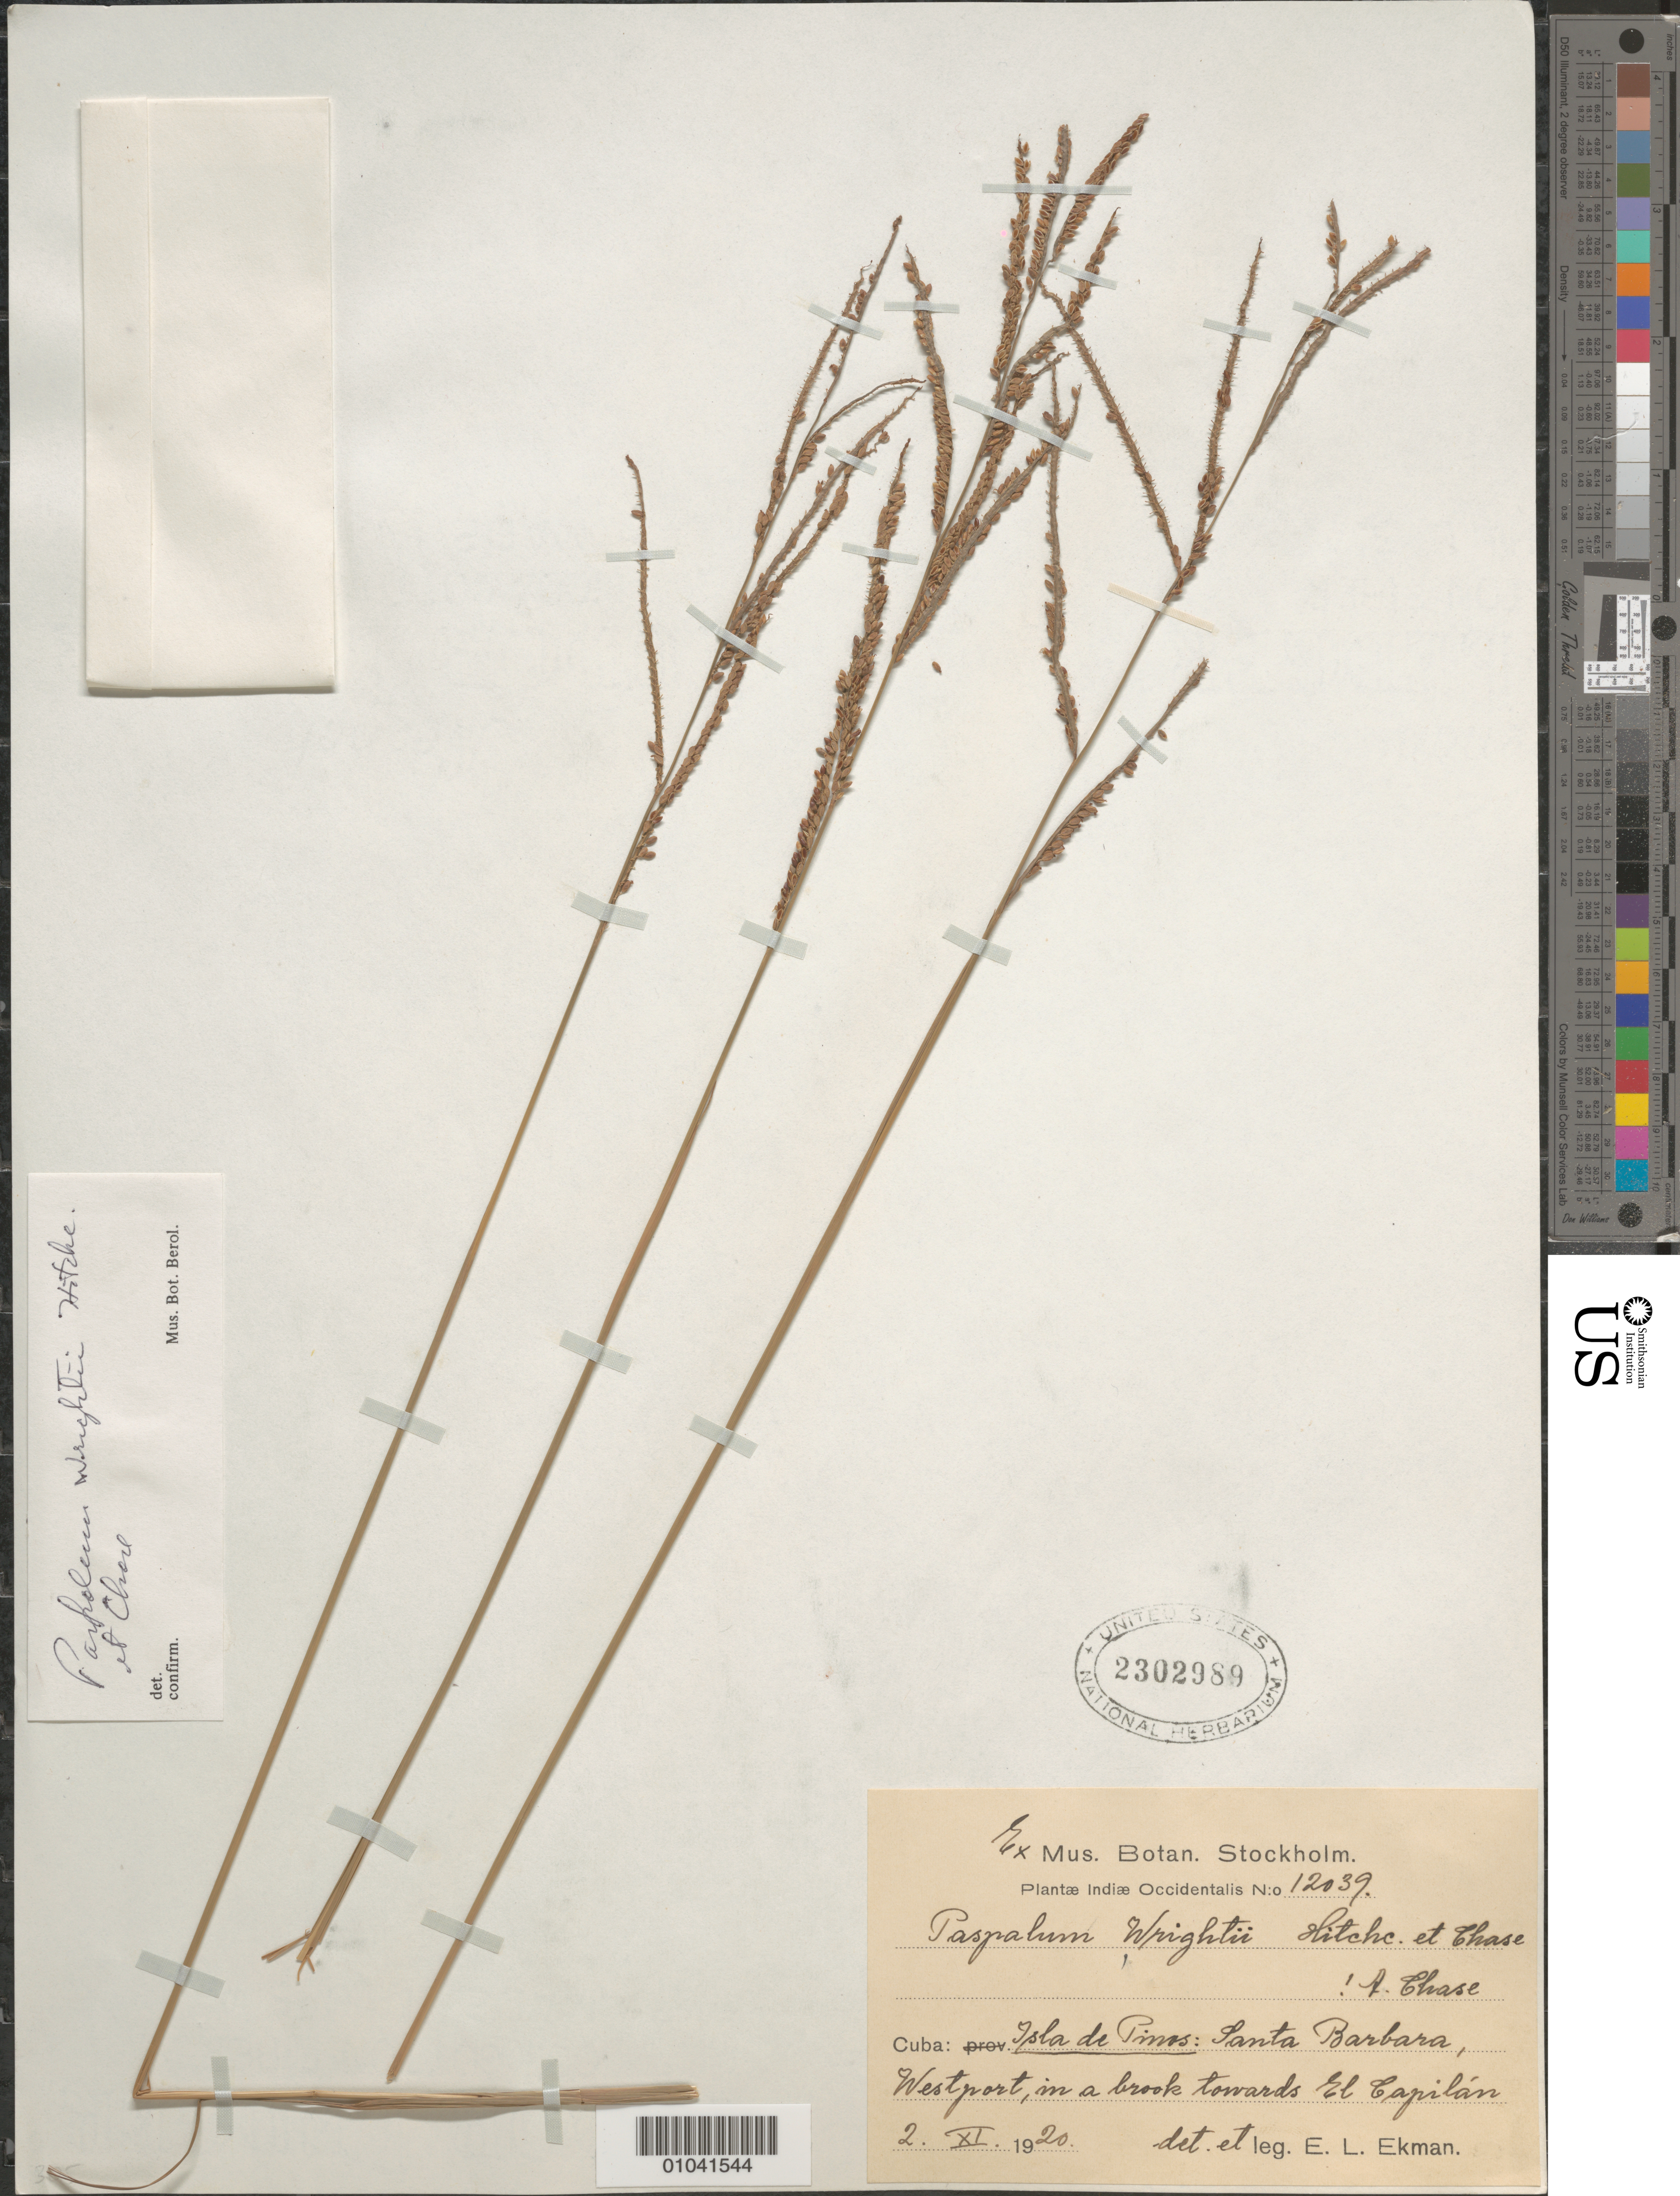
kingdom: Plantae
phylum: Tracheophyta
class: Liliopsida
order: Poales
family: Poaceae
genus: Paspalum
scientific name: Paspalum wrightii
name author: Hitchc. & Chase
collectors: E. L. Ekman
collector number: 12039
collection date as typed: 02 Nov 1920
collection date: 1920-11-02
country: Cuba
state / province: Isla de la Juventud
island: Isla de la Juventud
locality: [Isle of Pines], Santa Barbara, Westport, in a brook towards El Capilan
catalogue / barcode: US 2302989